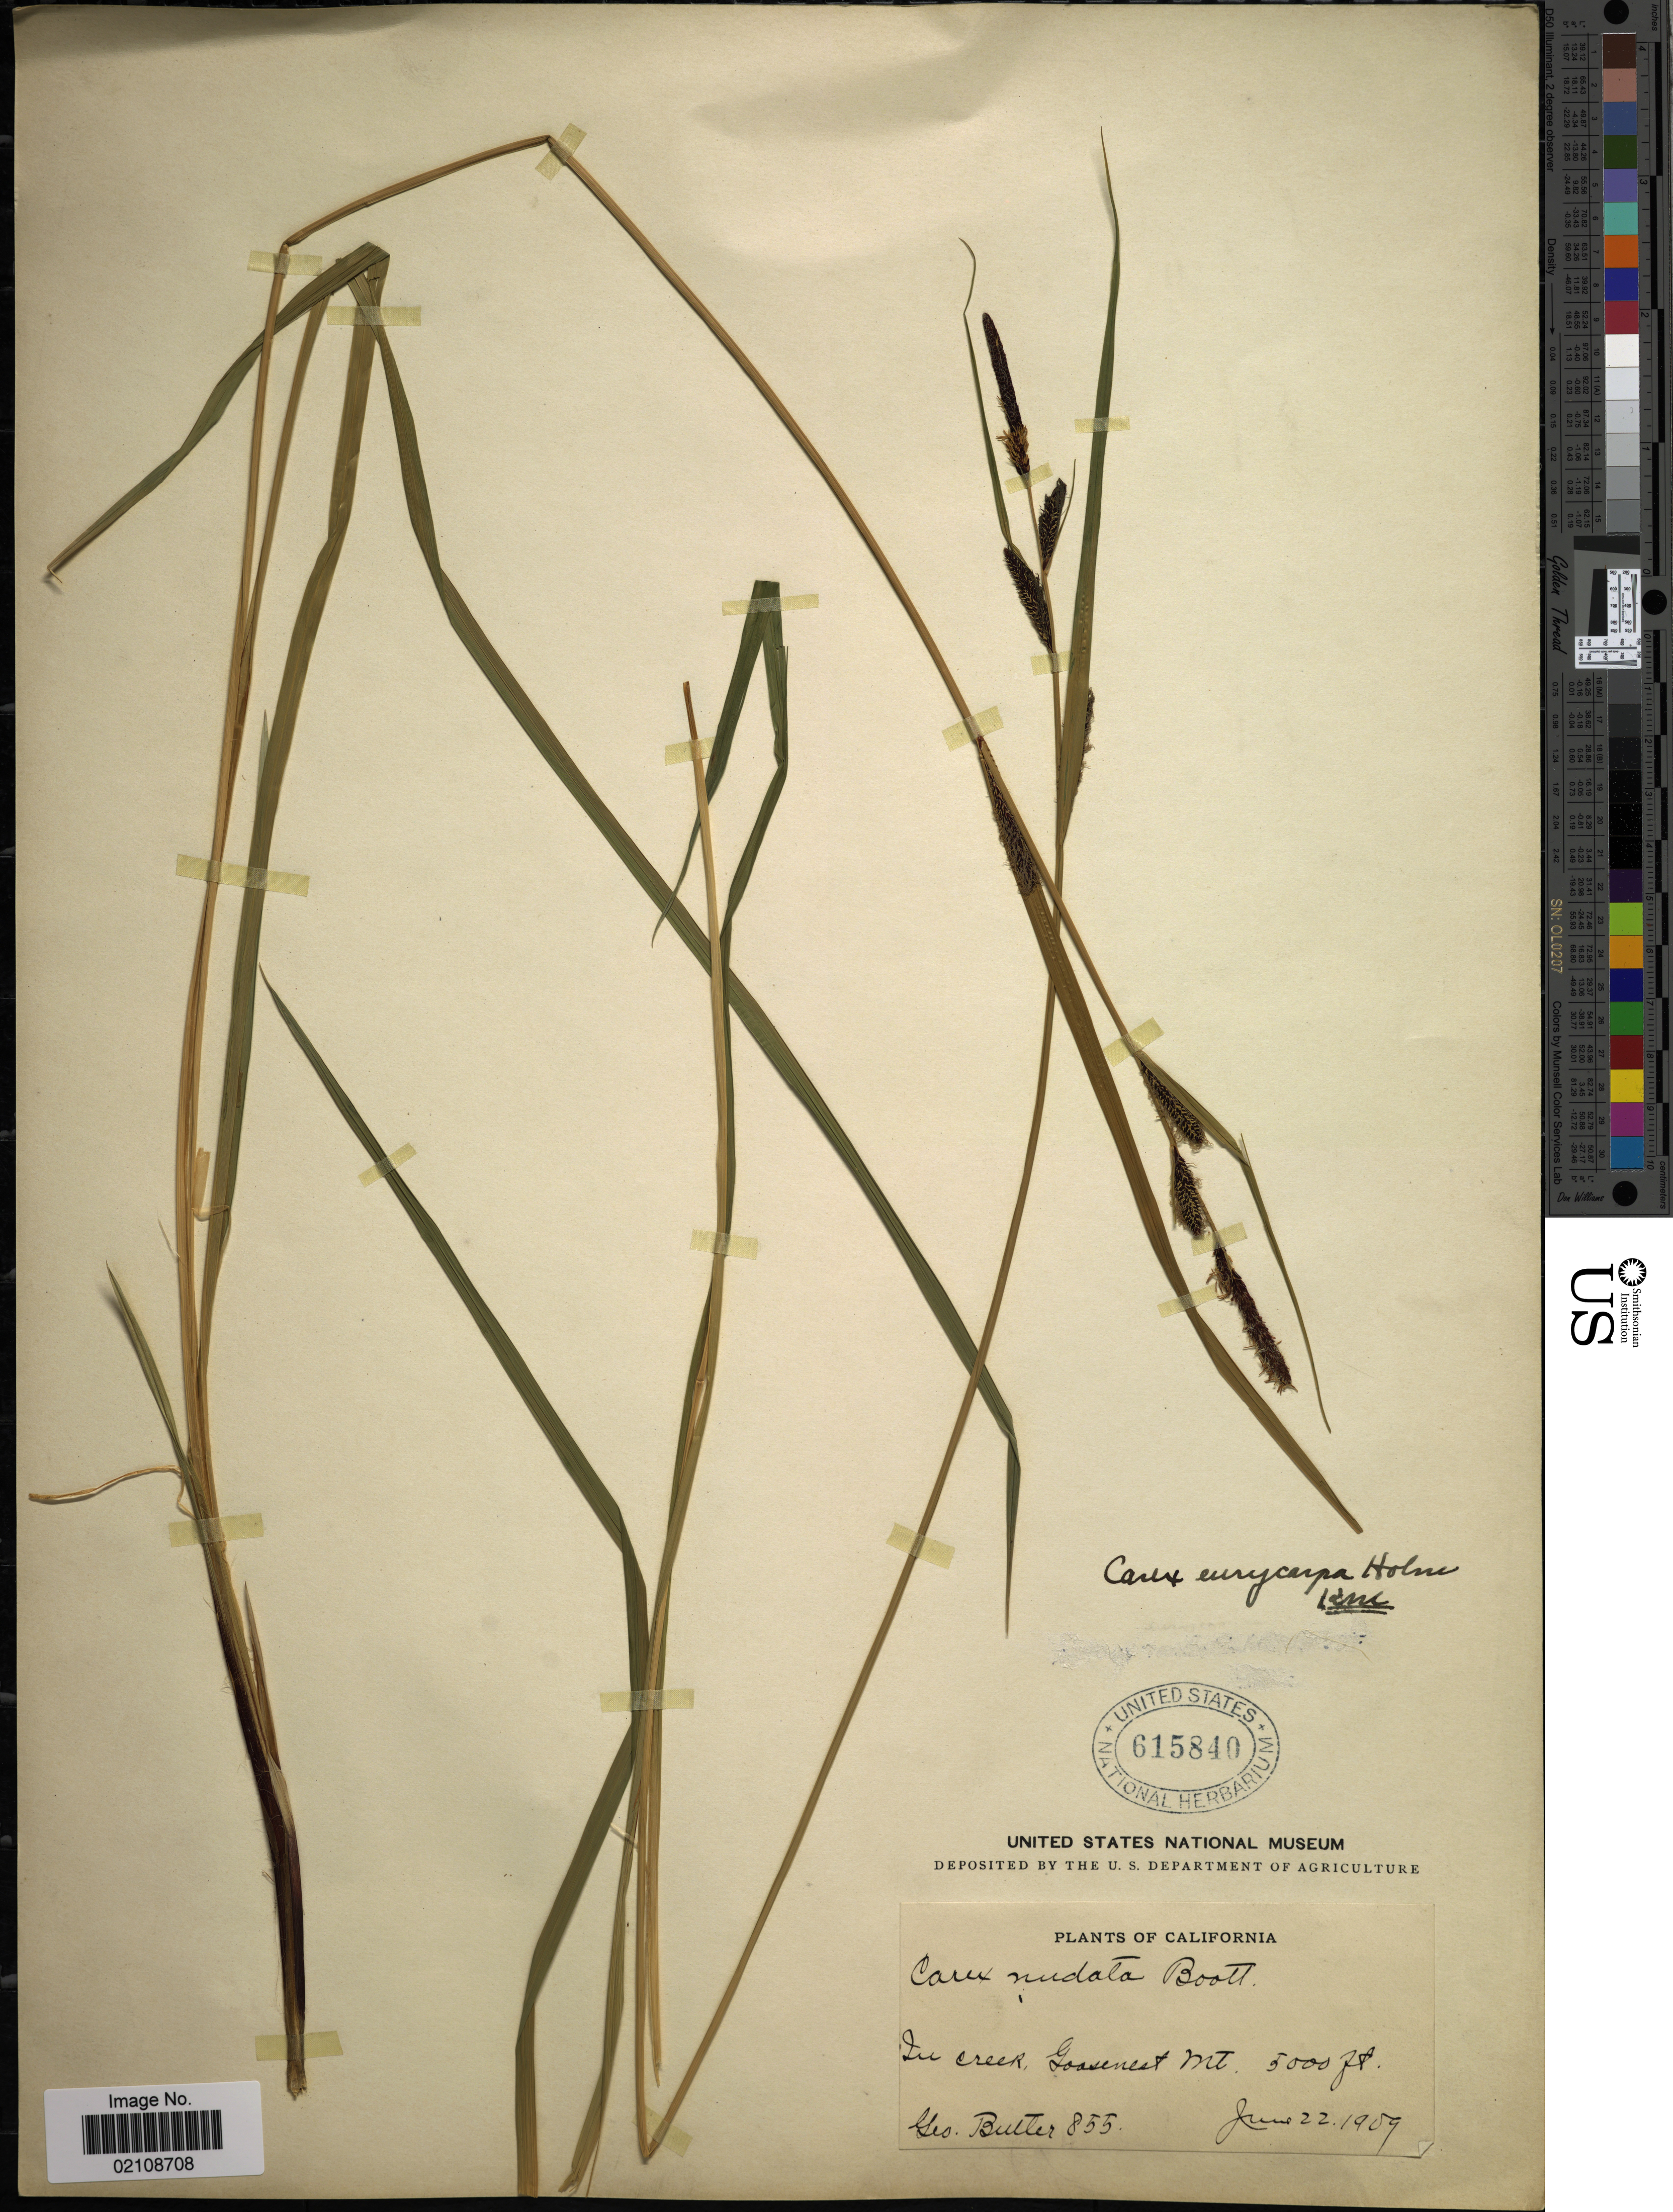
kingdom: Plantae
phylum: Tracheophyta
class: Liliopsida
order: Poales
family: Cyperaceae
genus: Carex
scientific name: Carex angustata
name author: Boott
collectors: G. D. Butler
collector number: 855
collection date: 1909-06-22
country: United States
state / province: California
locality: In creek, Goosenest Mt.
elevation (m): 1524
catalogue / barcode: US 615840